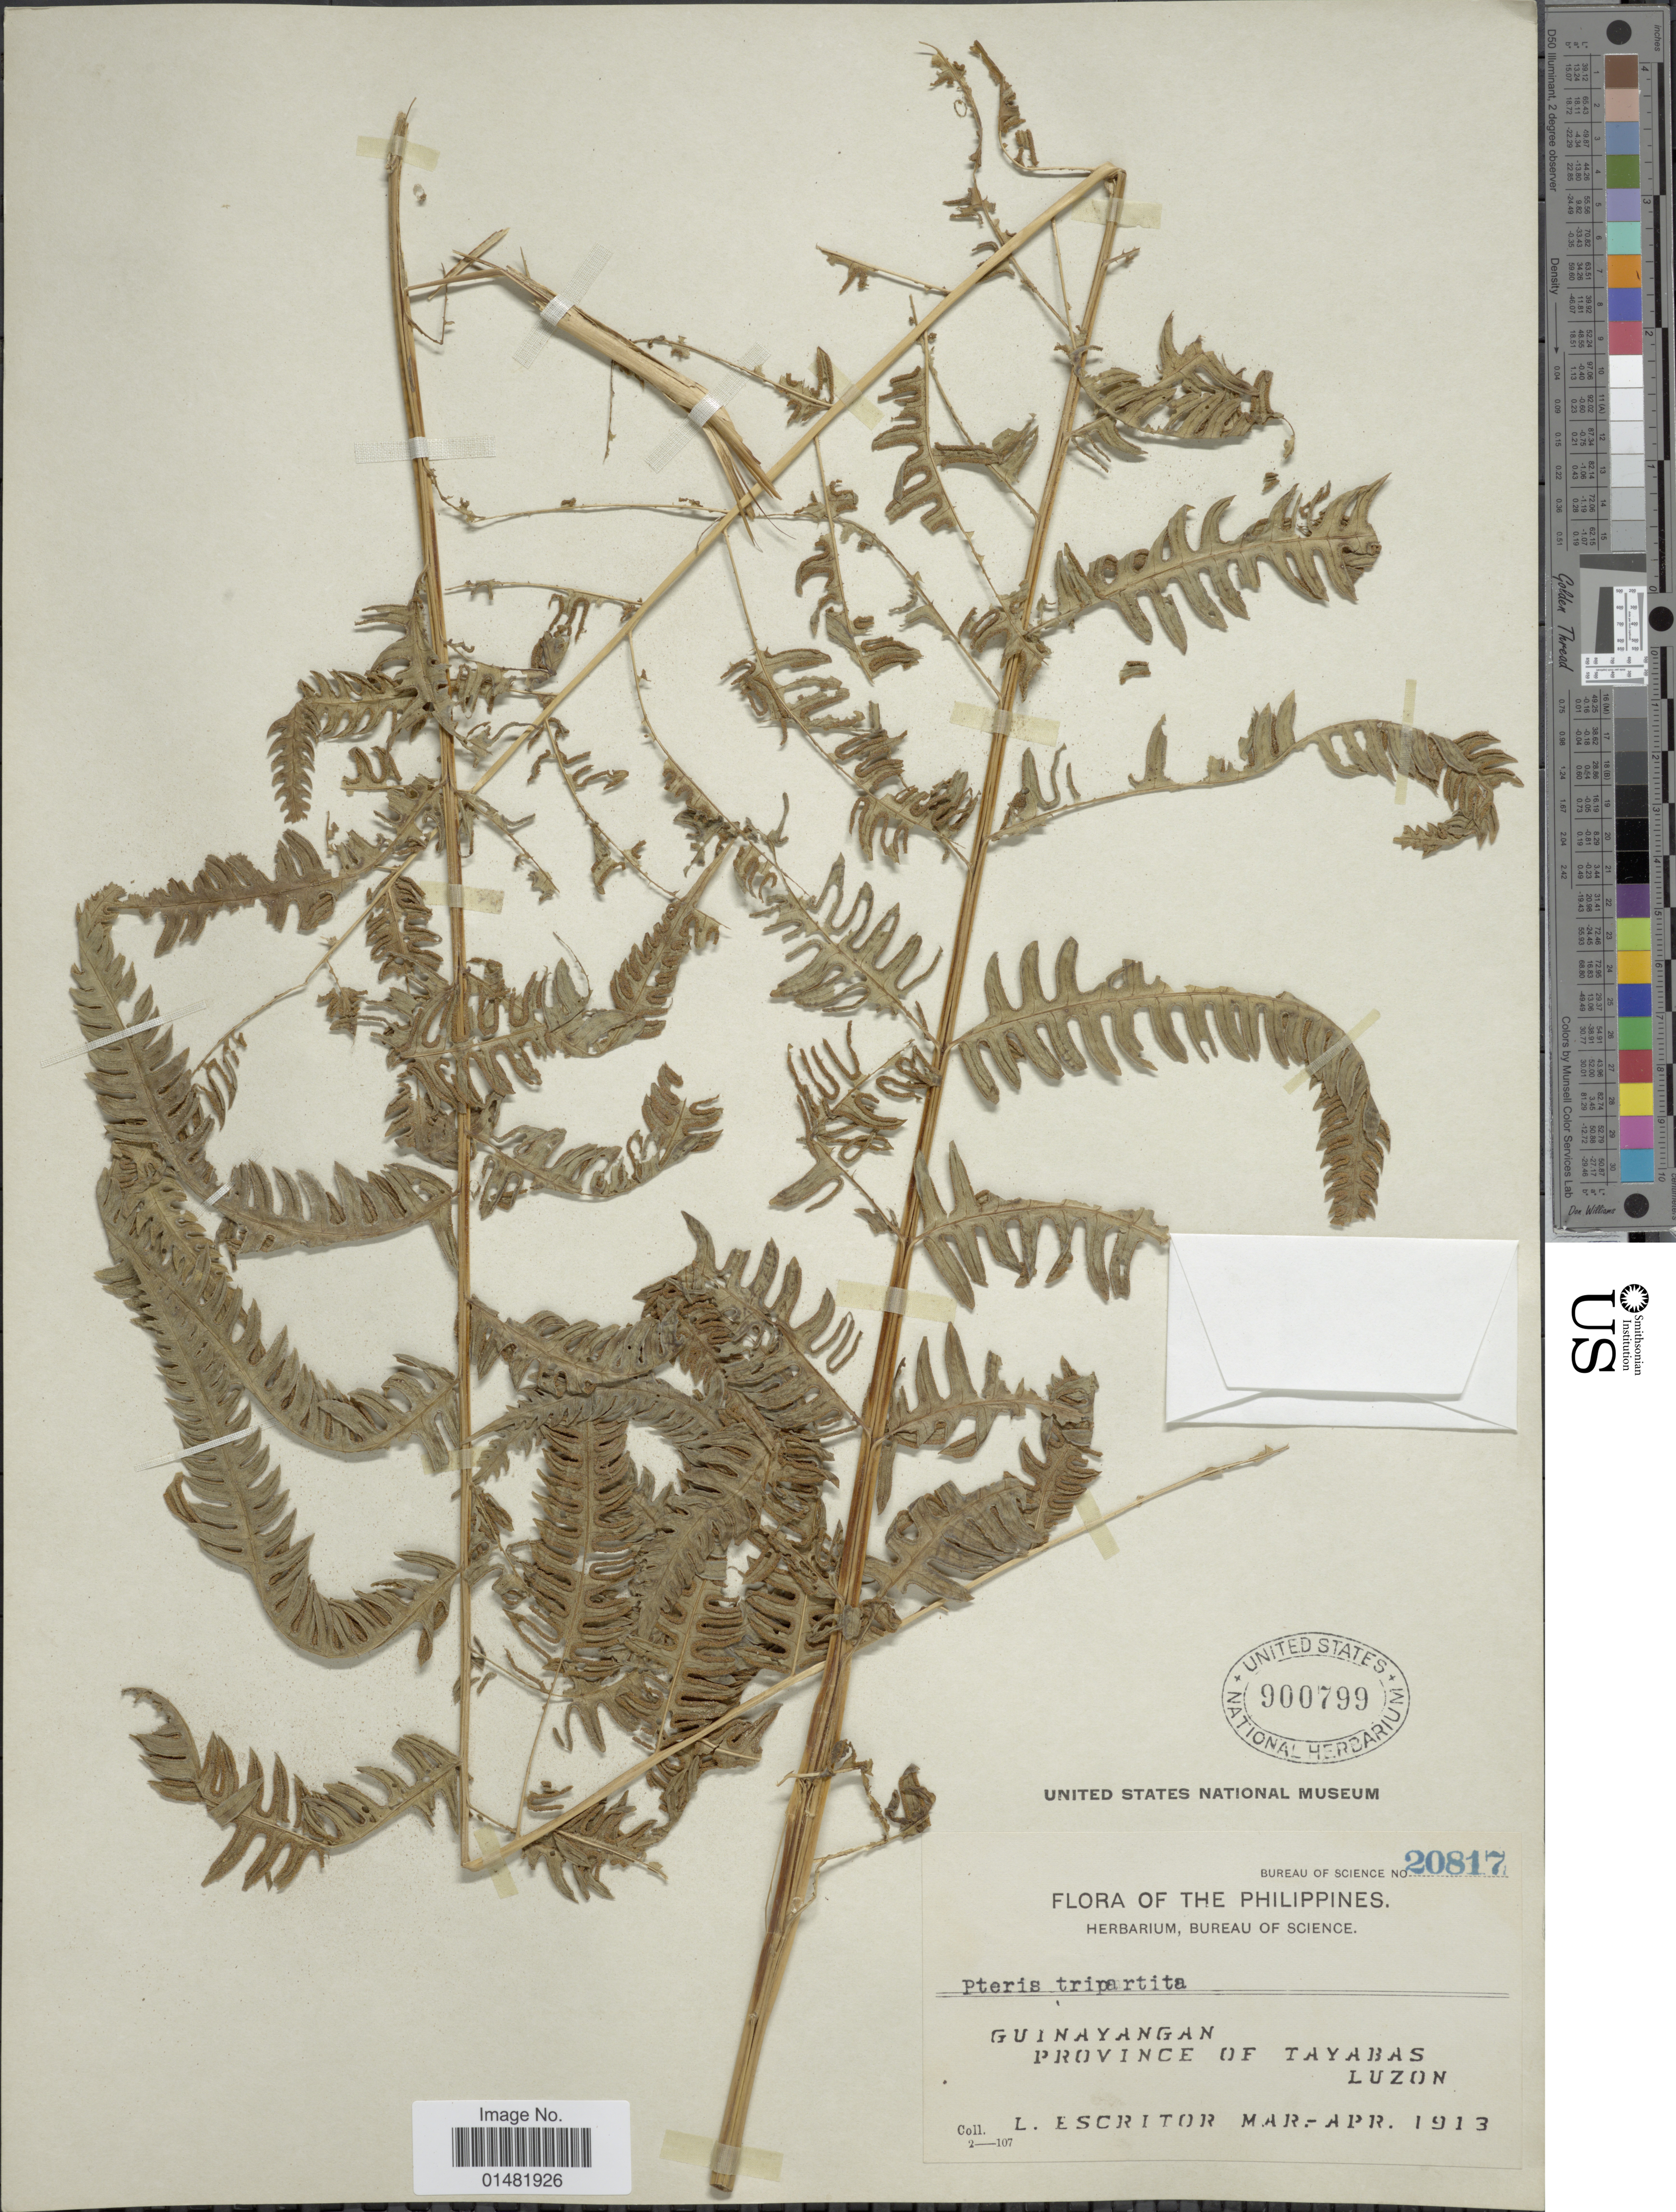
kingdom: Plantae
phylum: Tracheophyta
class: Polypodiopsida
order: Polypodiales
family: Pteridaceae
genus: Pteris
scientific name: Pteris tripartita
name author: Sw.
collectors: L. Escritor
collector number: Bureau of Science 20817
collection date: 1913-03/1913-04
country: Philippines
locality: Guinayangan, Province of Tayabas, Luzon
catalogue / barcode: US 900799